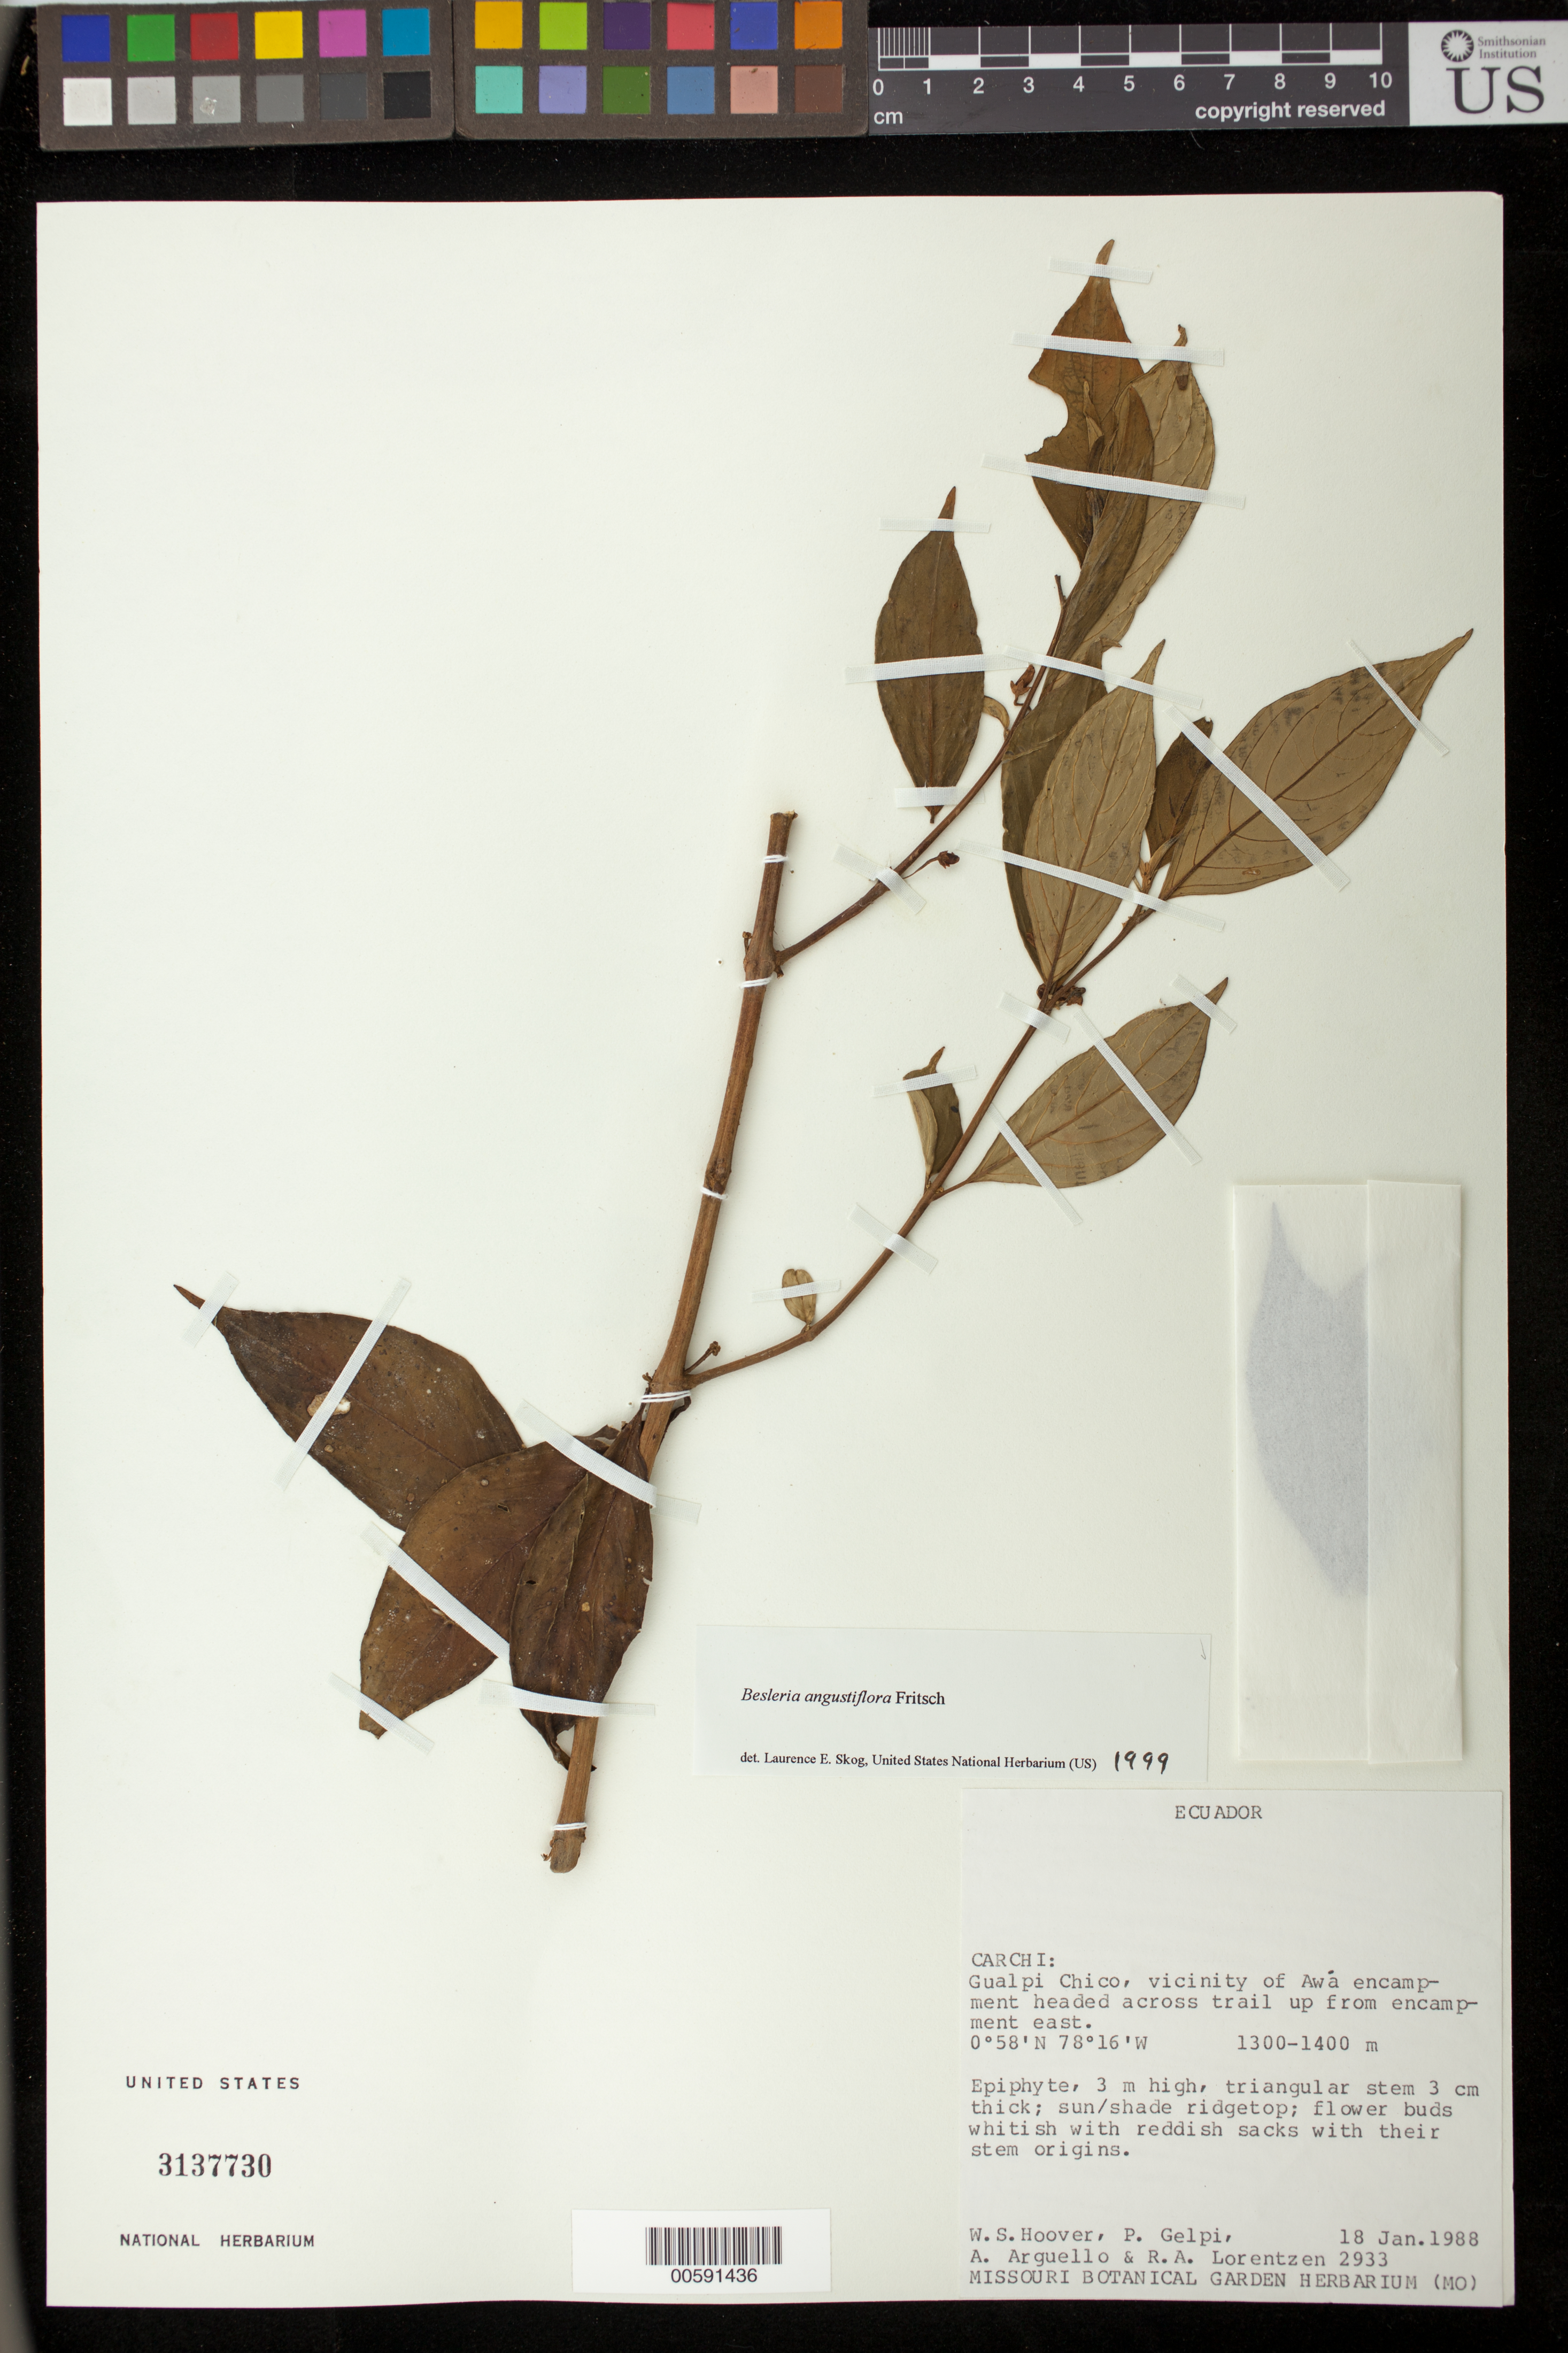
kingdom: Plantae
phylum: Tracheophyta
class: Magnoliopsida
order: Lamiales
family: Gesneriaceae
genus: Besleria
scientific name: Besleria angustiflora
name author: Fritsch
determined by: Skog, Laurence E.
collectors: W. S. Hoover, P. Gelpi, A. Arguello & R. Lorentzen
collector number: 2933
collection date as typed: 18 Jan 1988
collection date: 1988-01-18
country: Ecuador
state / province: Carchi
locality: Gualpi Chico, vicinity of Awá encampment headed across trail up from encampment east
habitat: Sun/shade ridgetop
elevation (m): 1300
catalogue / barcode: US 3137730